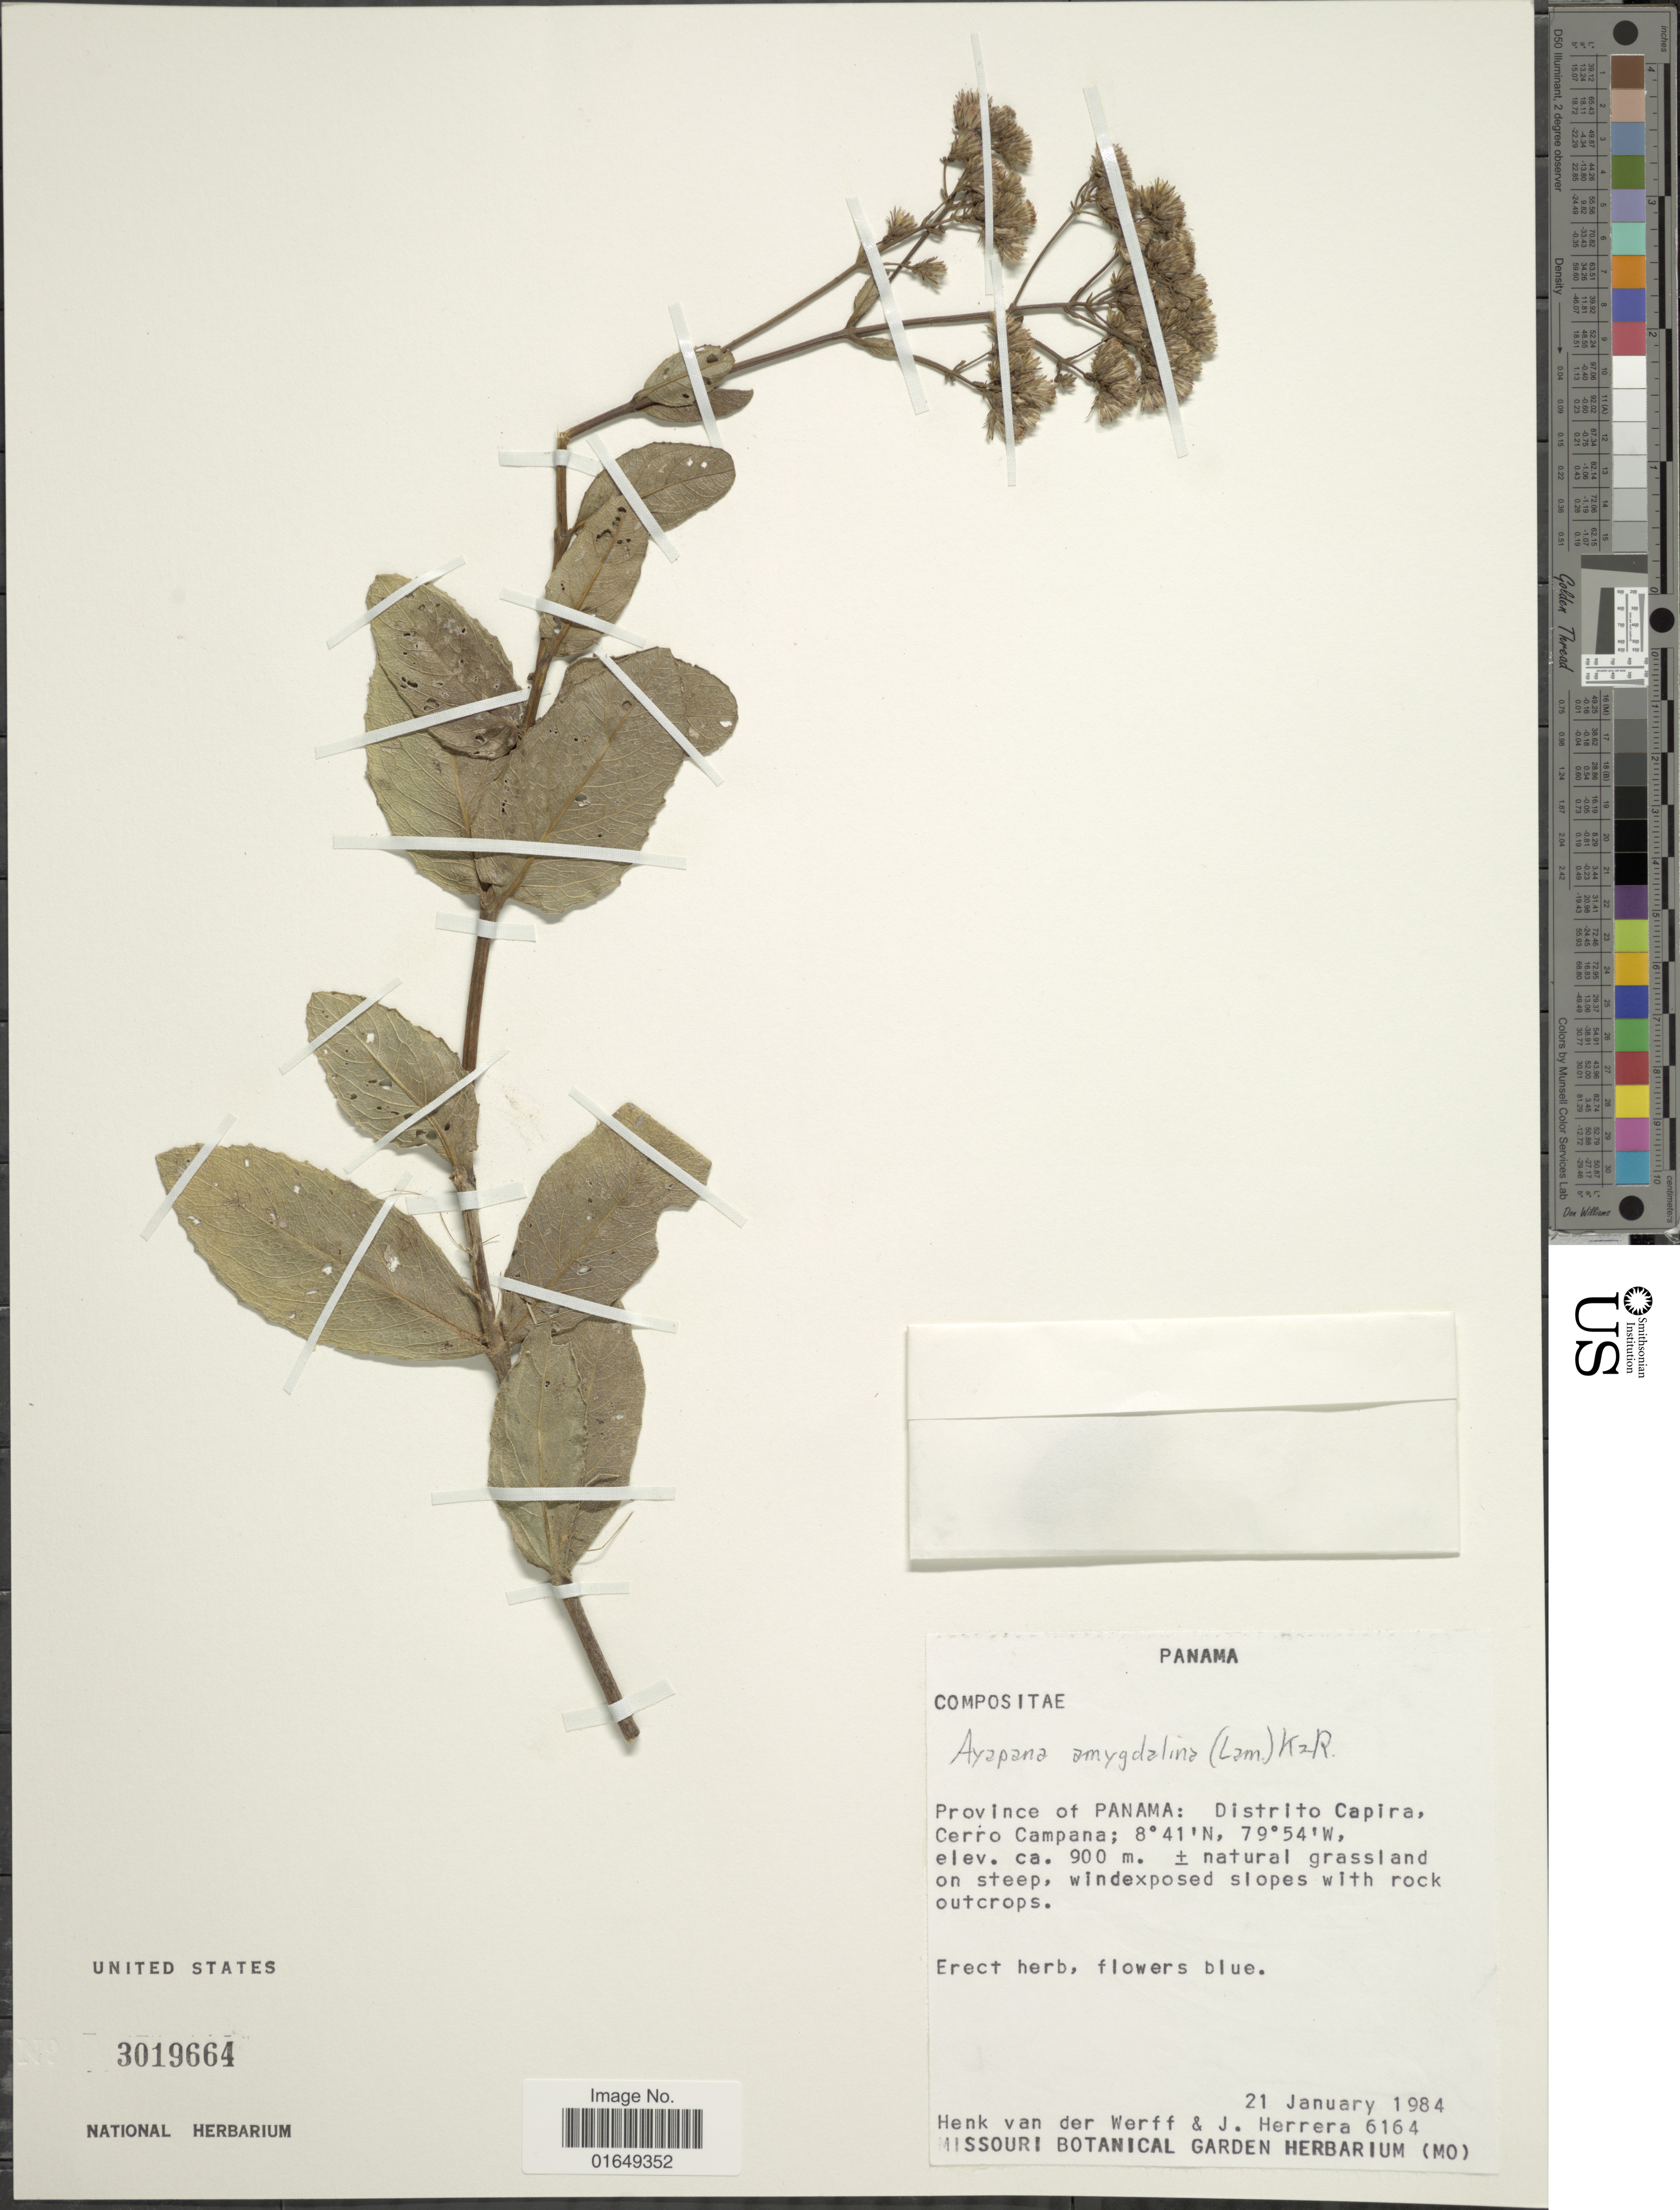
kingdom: Plantae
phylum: Tracheophyta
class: Magnoliopsida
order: Asterales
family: Asteraceae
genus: Ayapana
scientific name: Ayapana amygdalina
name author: (Lam.) R.M. King & H. Rob.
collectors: H. van der Werff & J. Herrera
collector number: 6164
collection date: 1984-01-21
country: Panama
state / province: Panamá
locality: Distrito Capira, Cerro Campana, natural grassland on steep, windexposed slopes with rock outcrops.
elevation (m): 900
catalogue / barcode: US 3019664